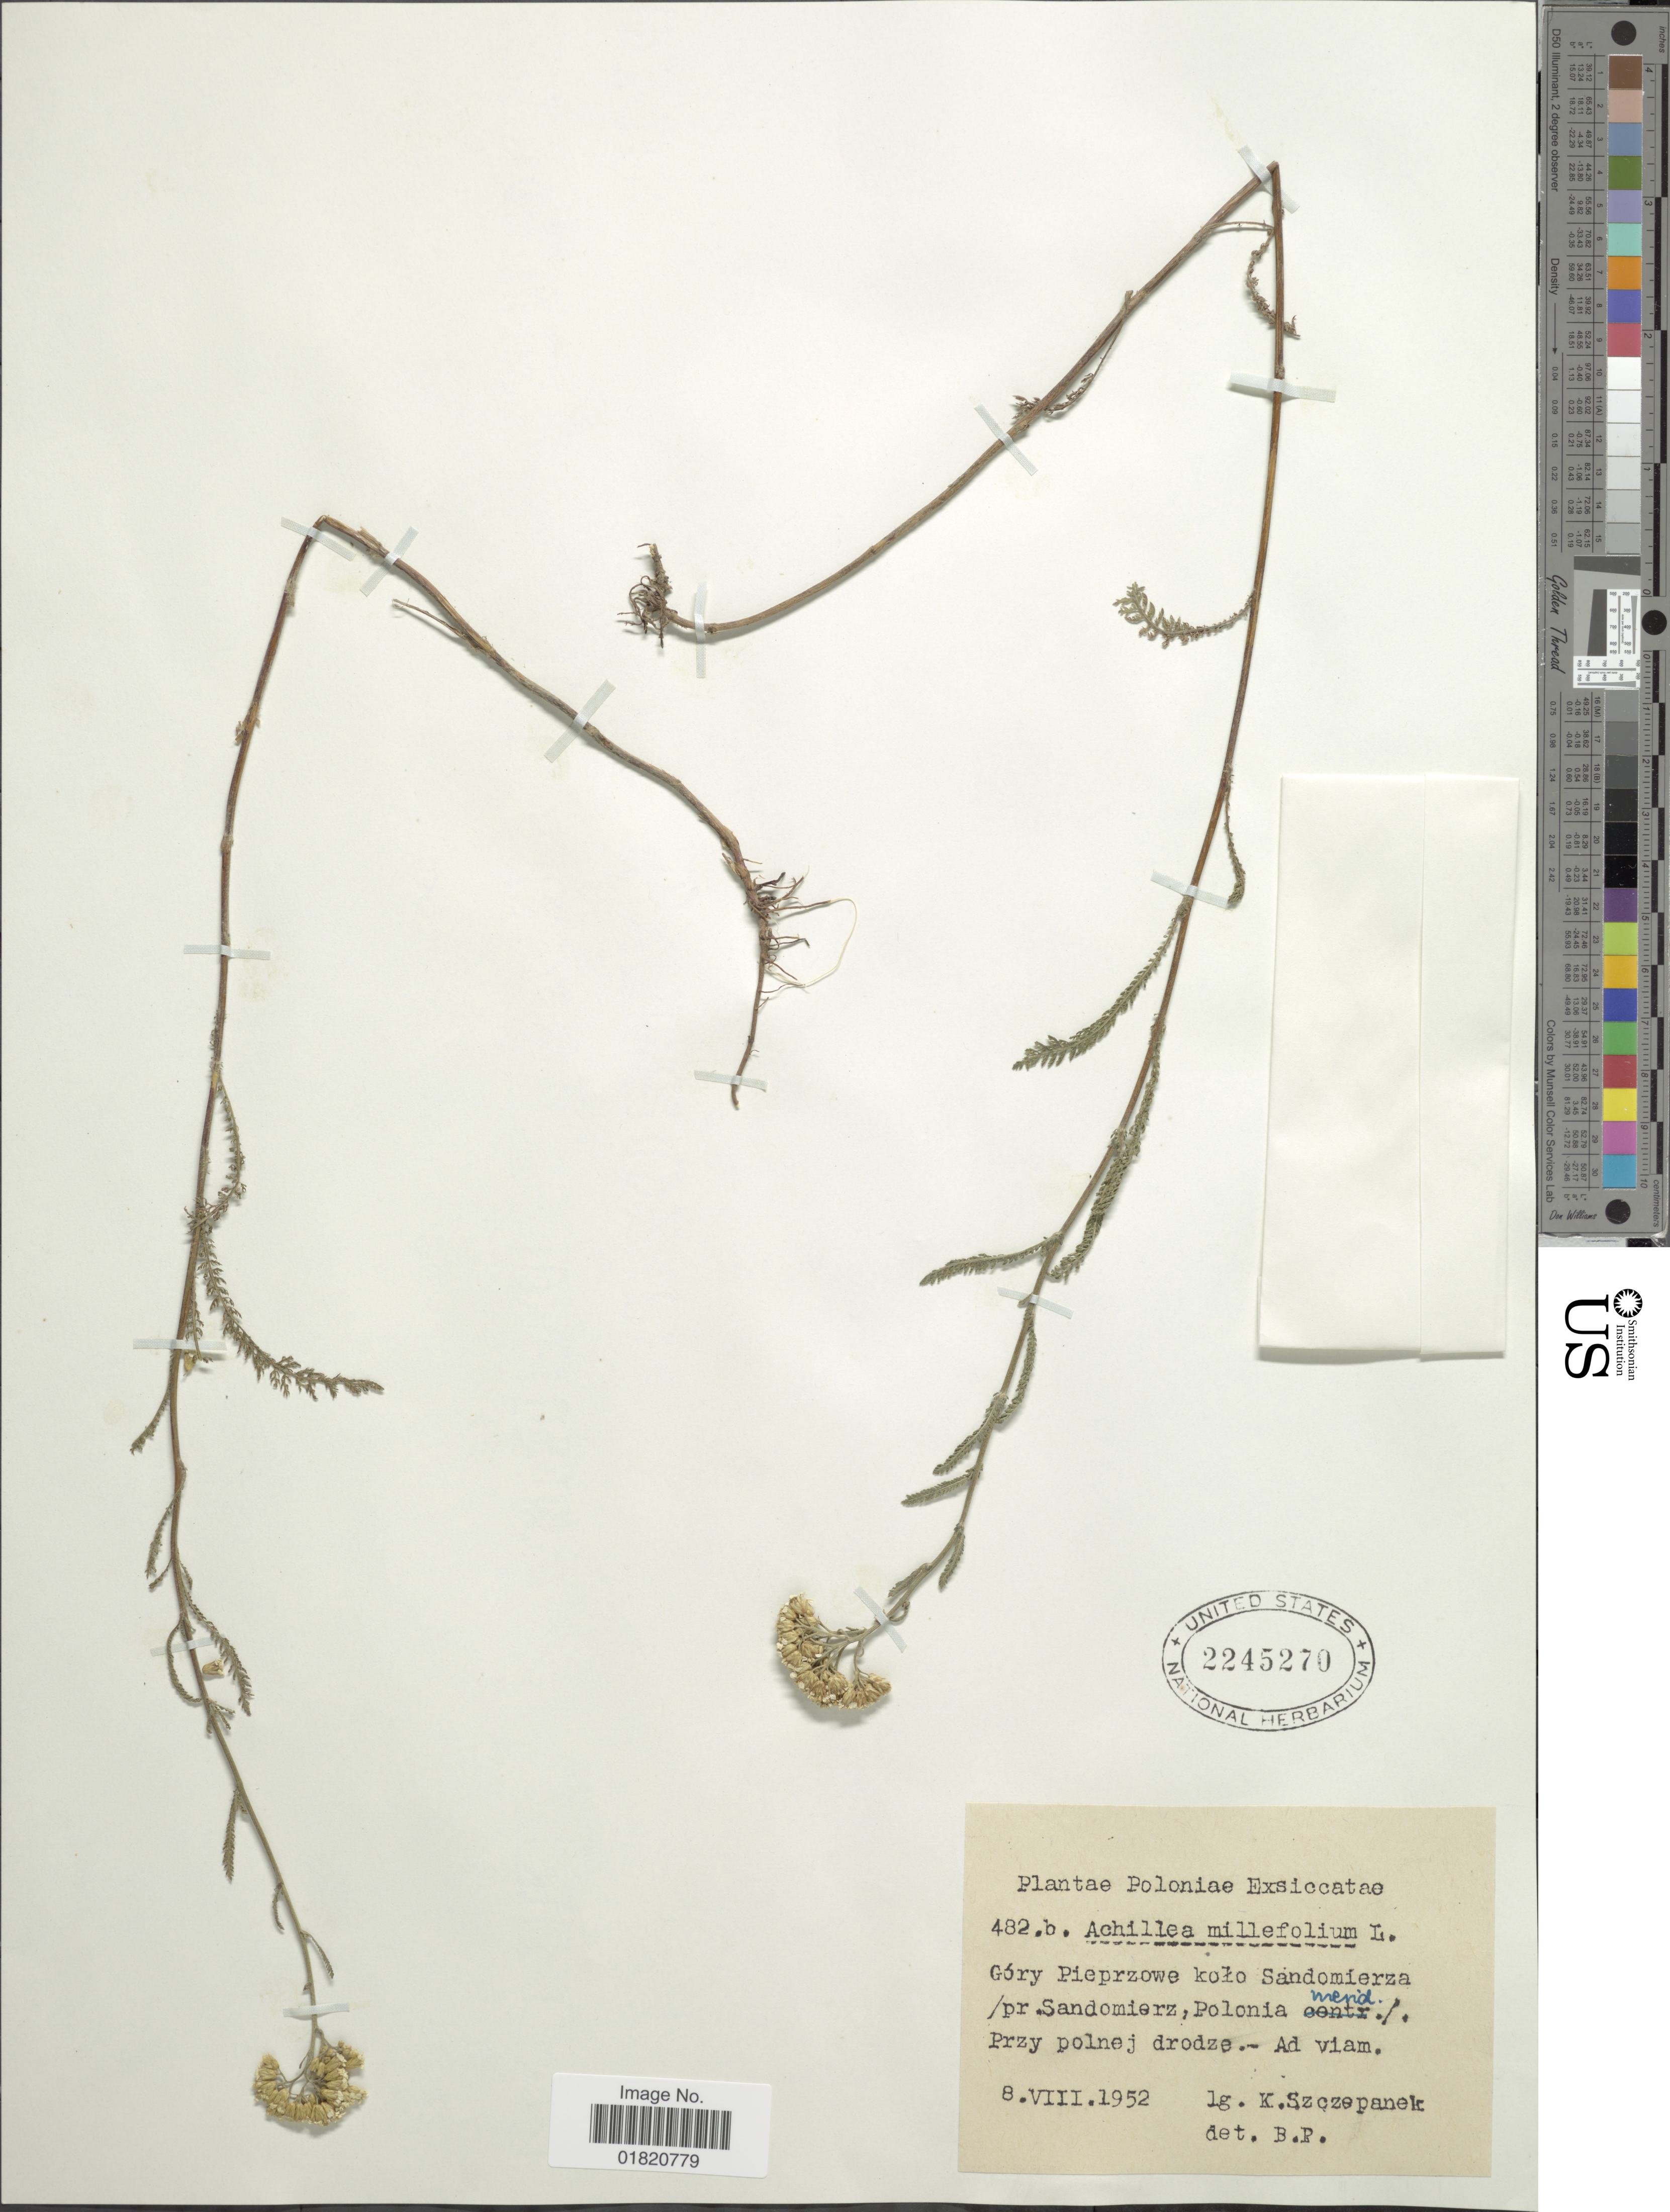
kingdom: Plantae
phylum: Tracheophyta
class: Magnoliopsida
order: Asterales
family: Asteraceae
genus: Achillea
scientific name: Achillea millefolium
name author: L.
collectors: K. Szczepanek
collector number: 482b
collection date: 1952-08-08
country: Poland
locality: Góry Pieprzowe kolo Sandomierza / pr. Sandomierz, Polonia merid./. Przy polnej drodze. - Ad viam.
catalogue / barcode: US 2245270